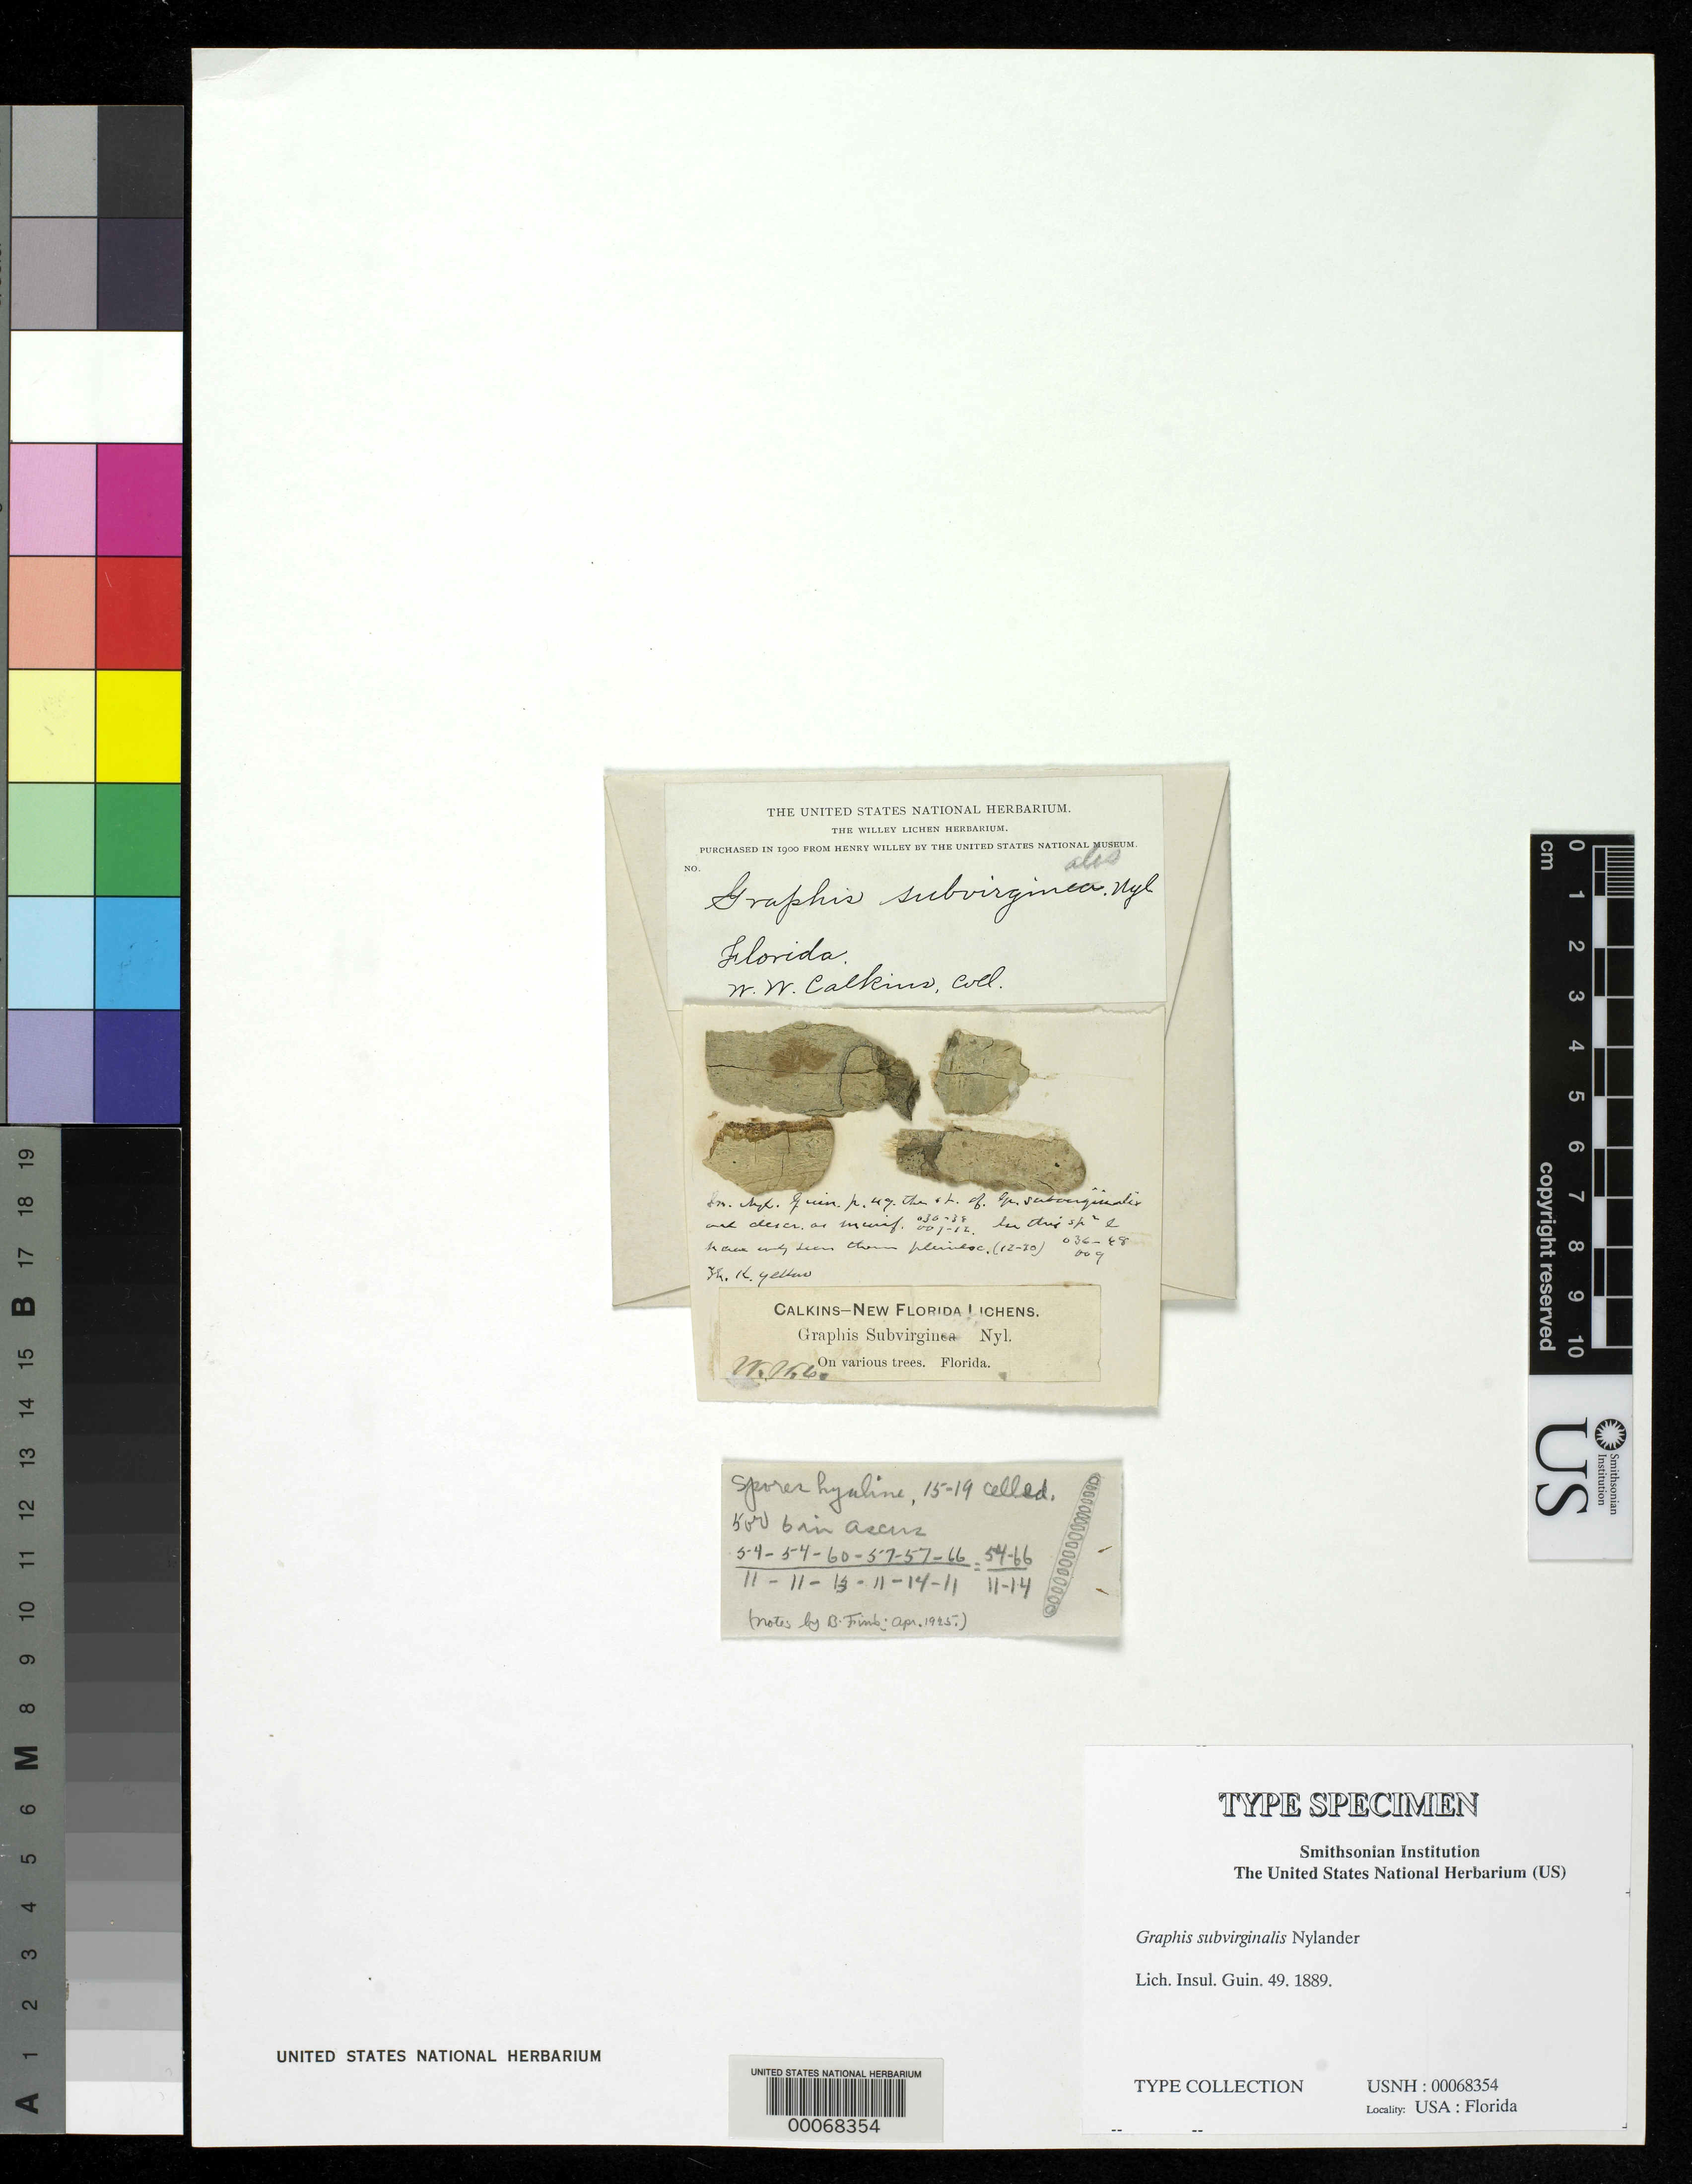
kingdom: Fungi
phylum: Ascomycota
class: Lecanoromycetes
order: Ostropales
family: Graphidaceae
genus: Graphis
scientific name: Graphis subvirginalis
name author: Nyl.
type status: Type Collection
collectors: W. Calkins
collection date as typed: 1887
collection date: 1887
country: United States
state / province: Florida